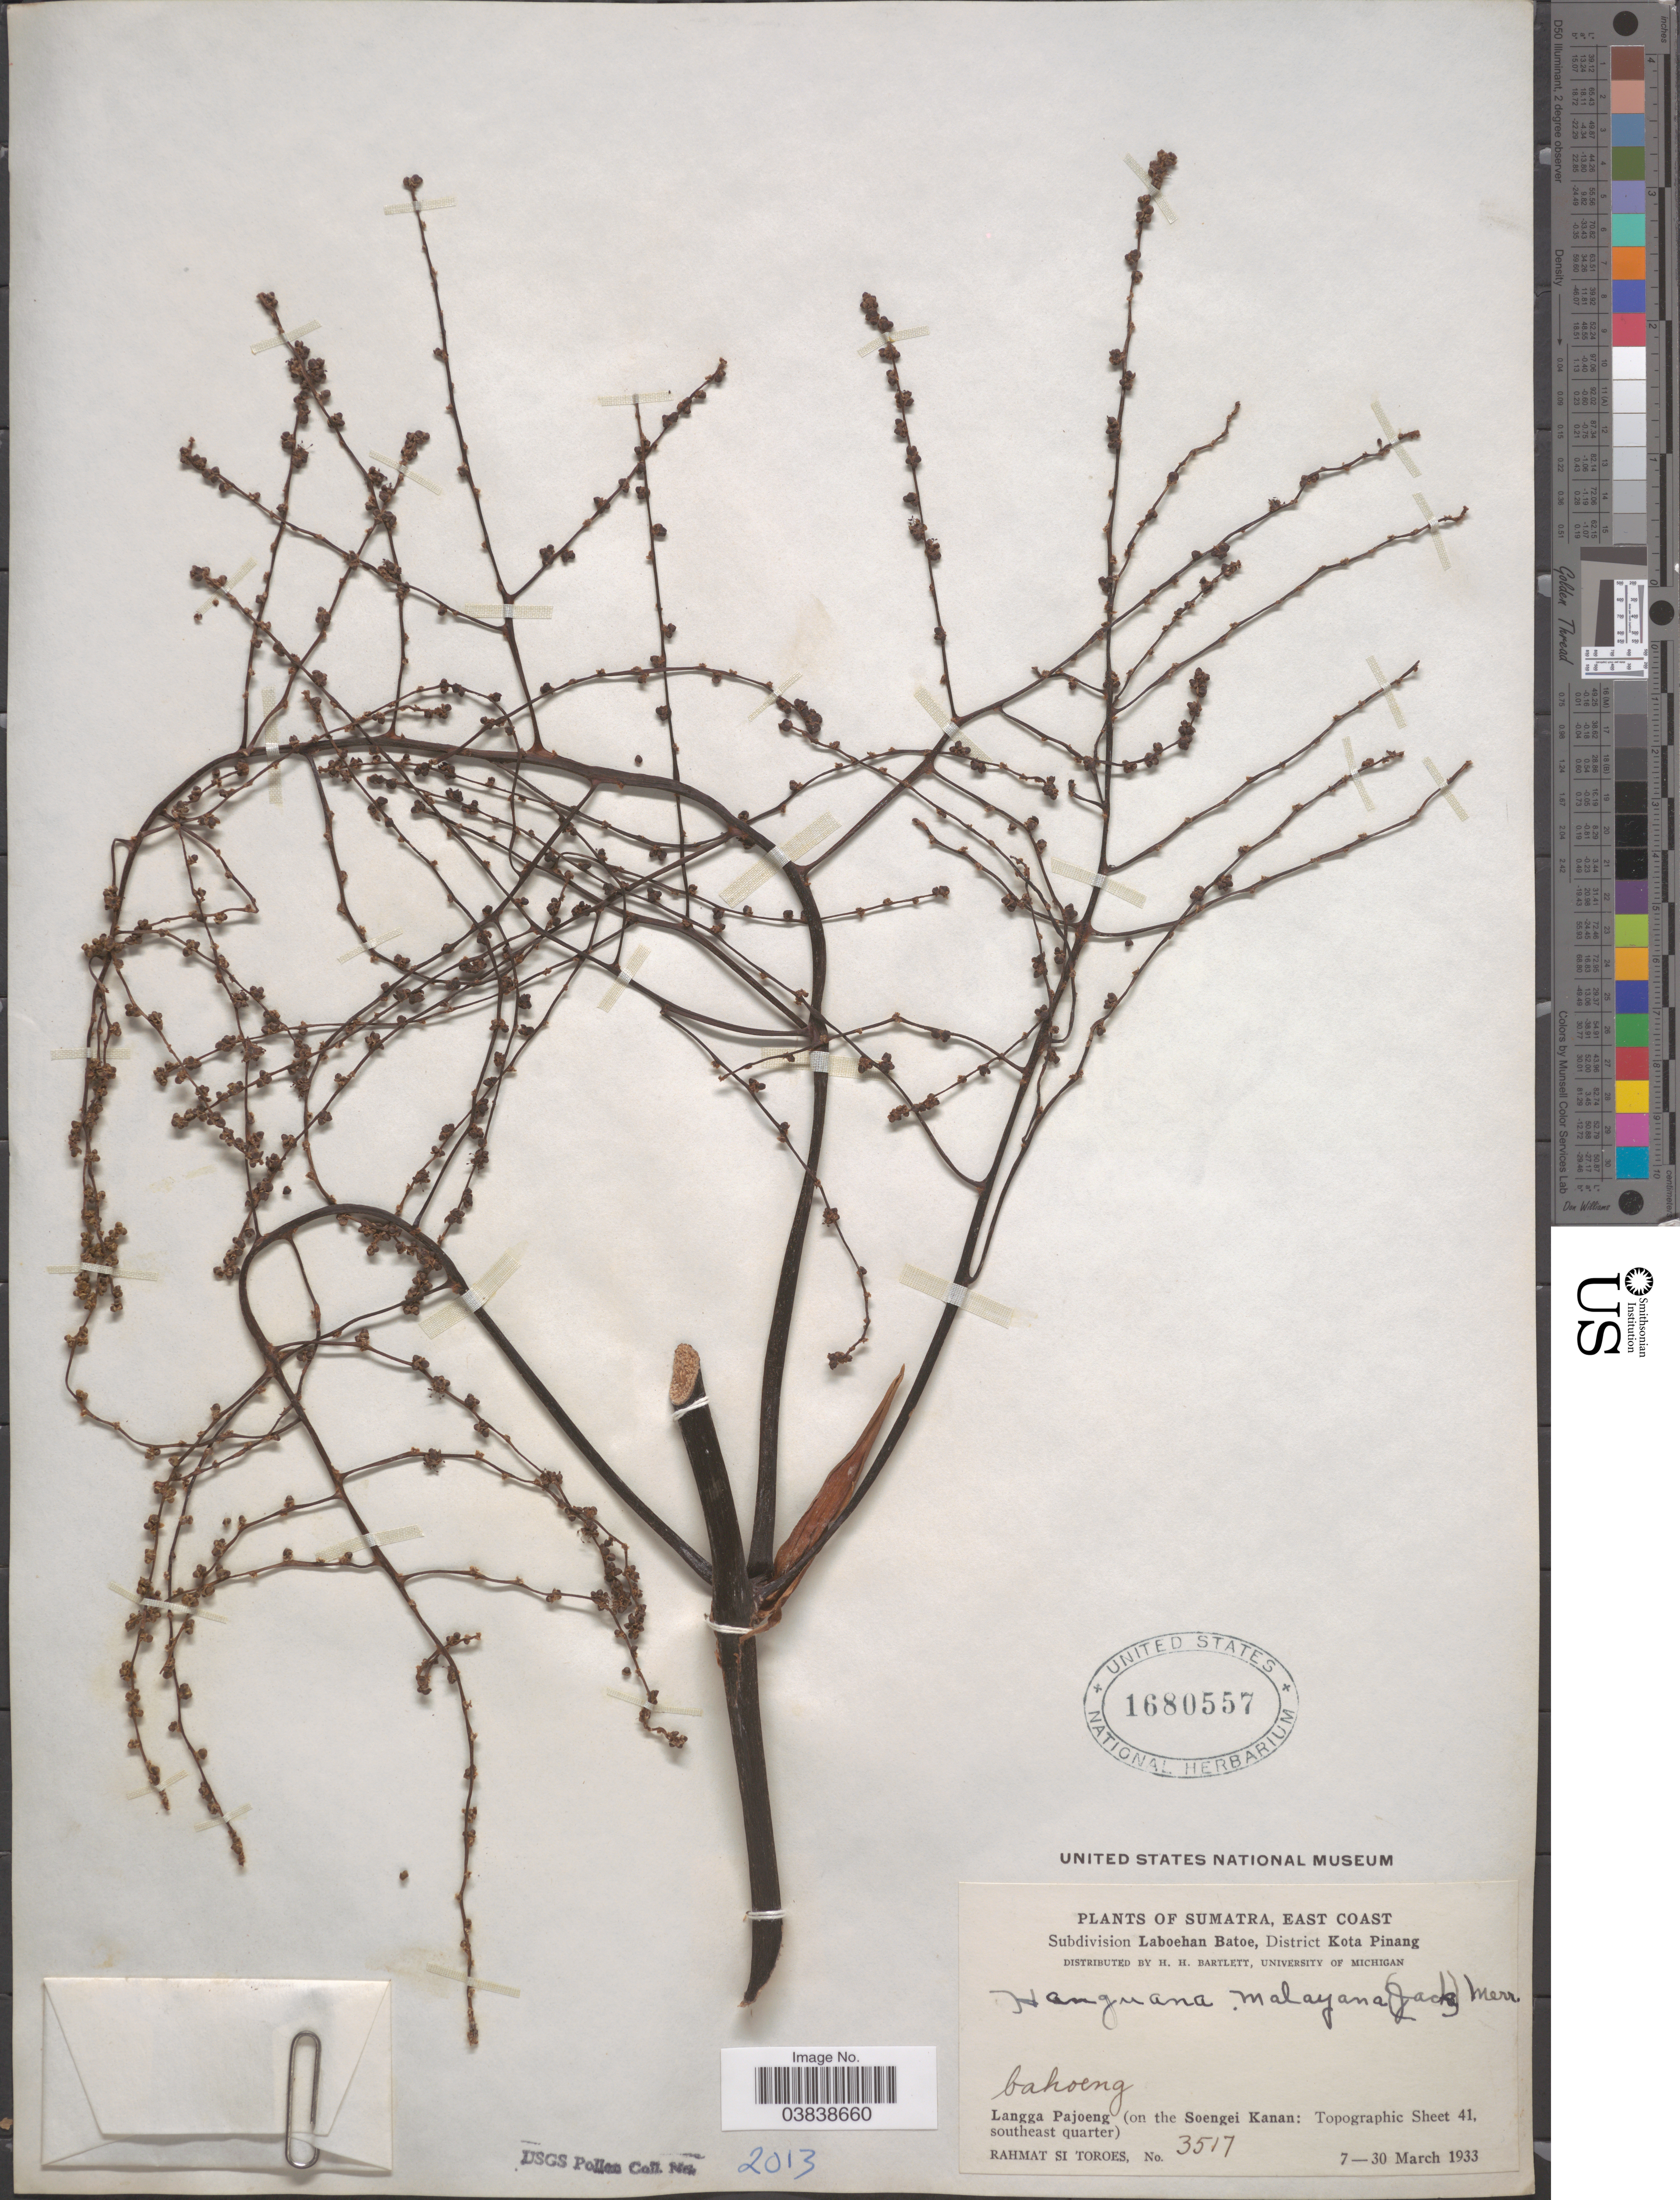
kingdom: Plantae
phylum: Tracheophyta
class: Liliopsida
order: Commelinales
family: Hanguanaceae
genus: Hanguana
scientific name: Hanguana malayana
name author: (Jack) Merr.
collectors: Rahmat Si Boeea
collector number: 3517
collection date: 1933-03-07/1933-03-30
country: Indonesia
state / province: Sumatra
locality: East Coast. Subdivision Laboehan Batoe, District Kota Pinang. Bahoeng. Langga Pajoeng (on the Soengei Kanan: Topographic Sheet 41, southeast quarter).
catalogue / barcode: US 1680557